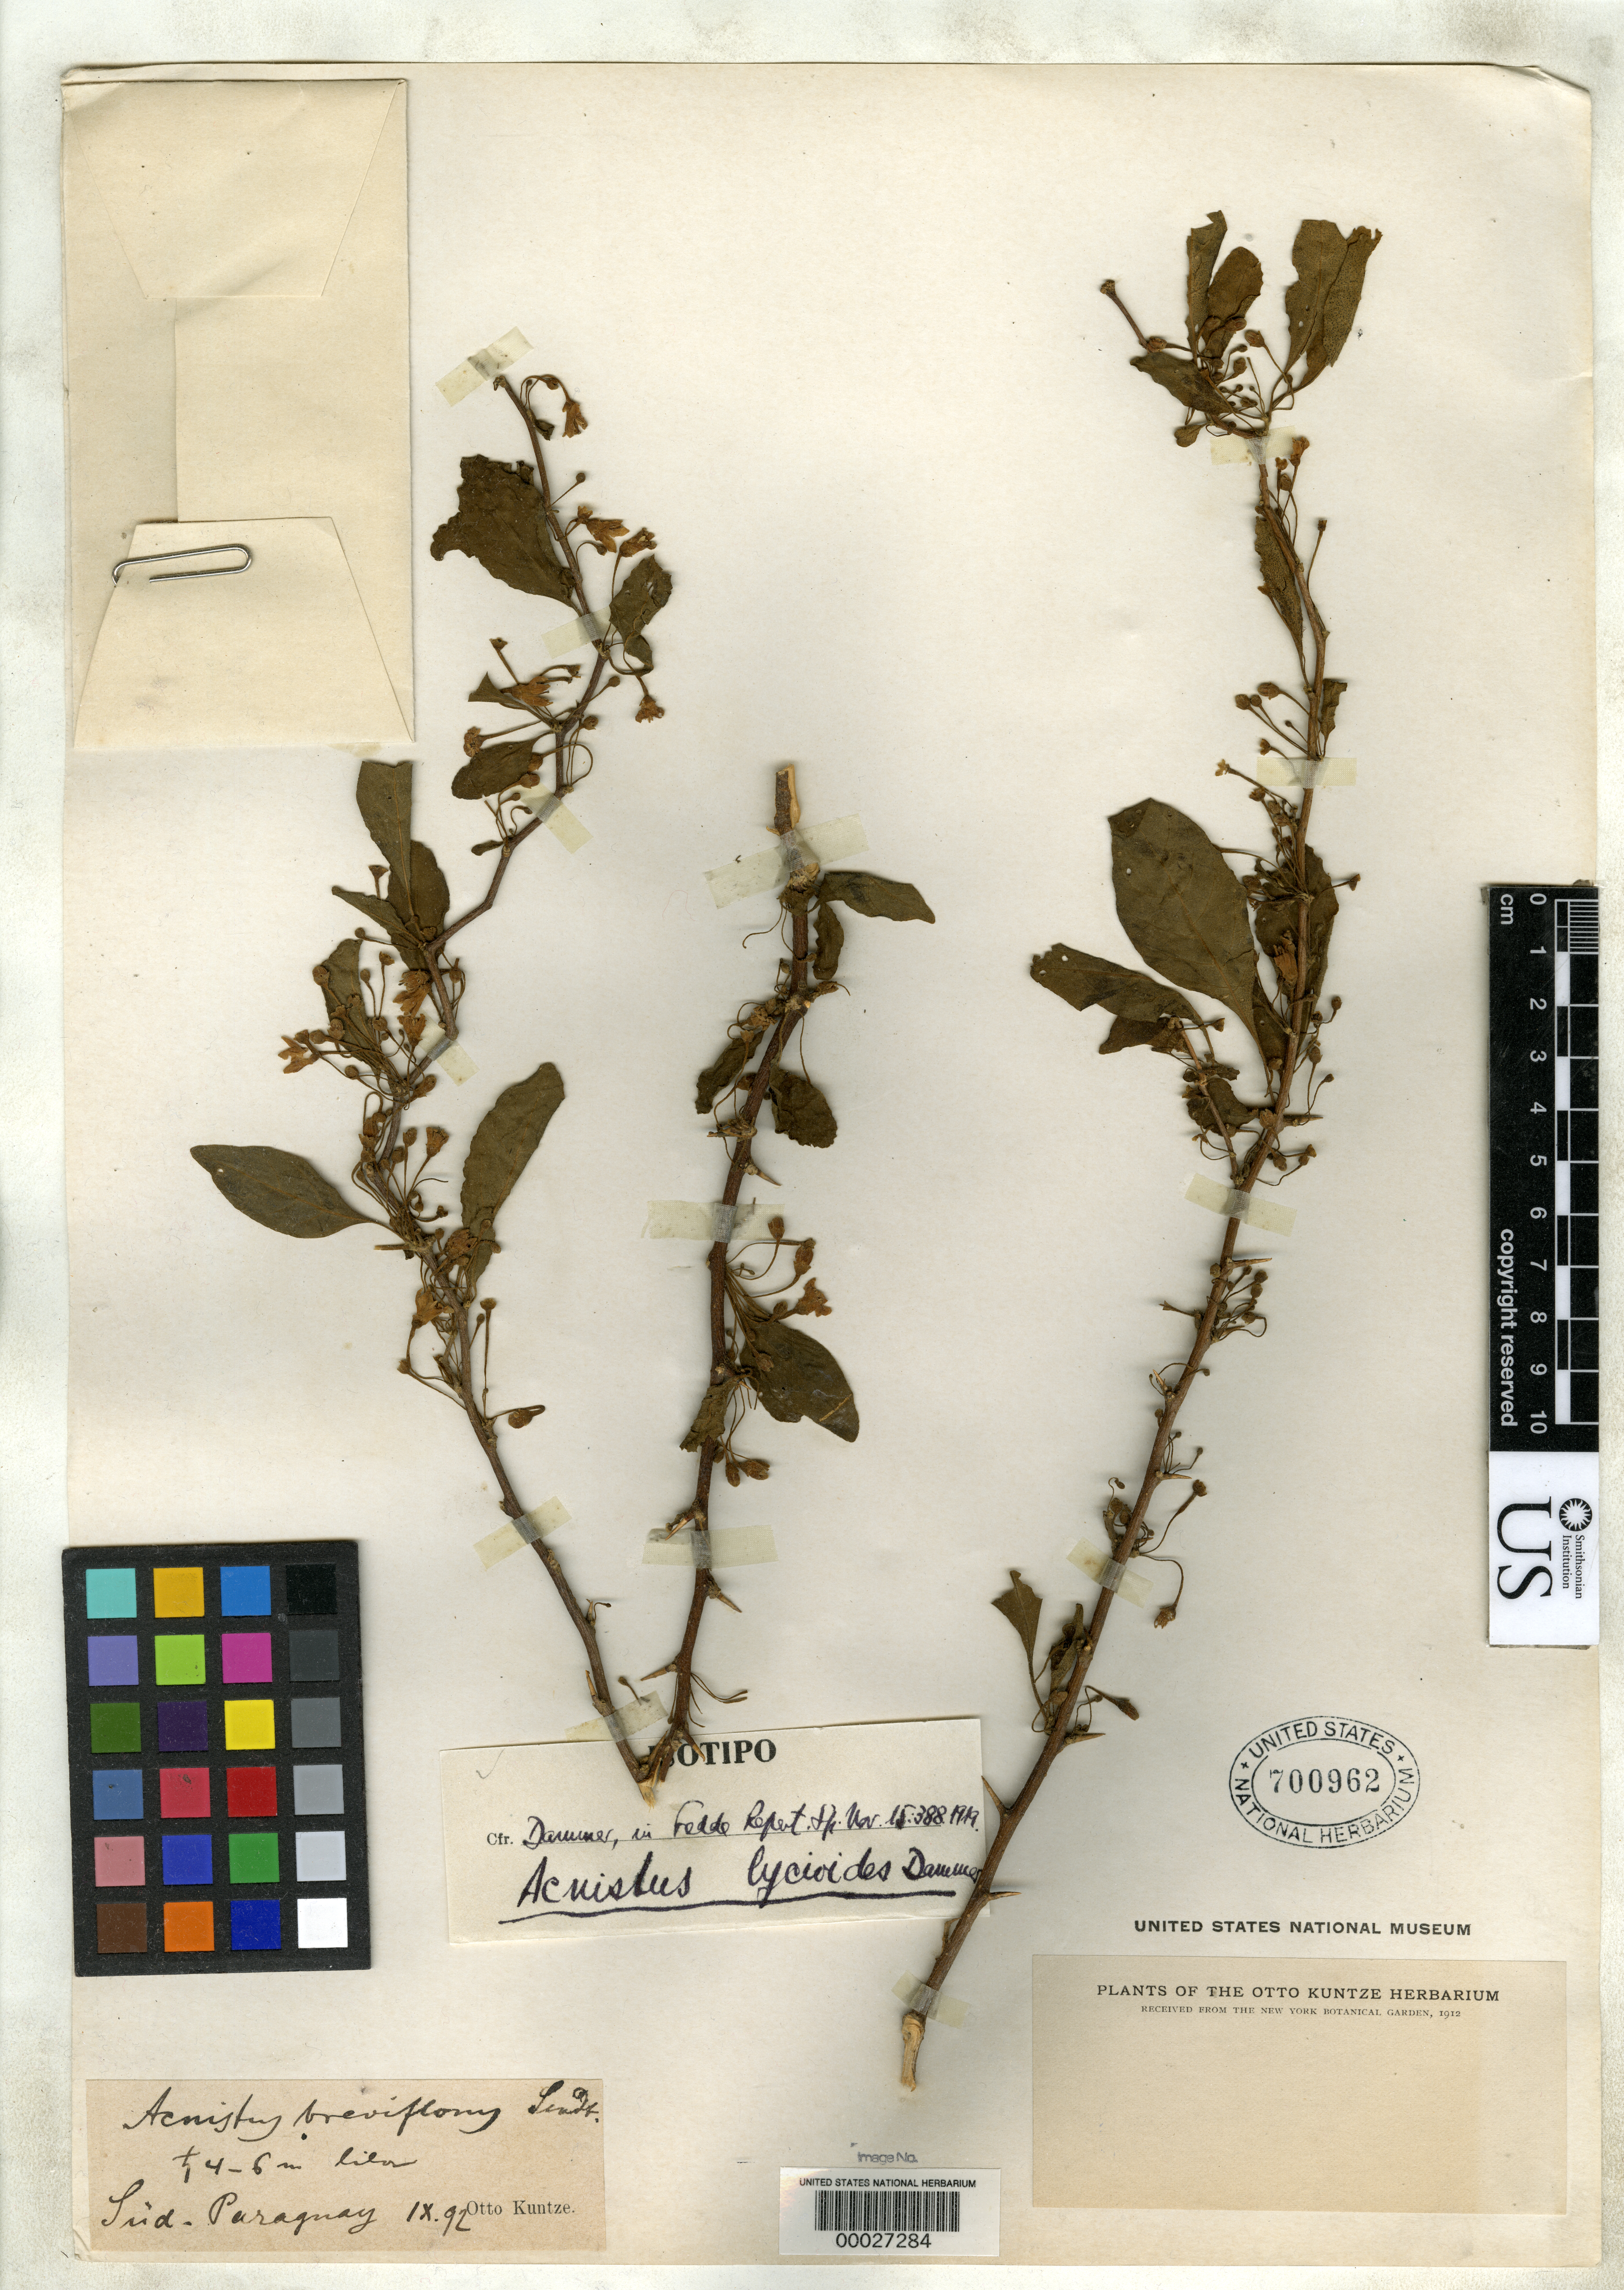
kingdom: Plantae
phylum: Tracheophyta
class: Magnoliopsida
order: Solanales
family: Solanaceae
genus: Acnistus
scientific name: Acnistus lycioides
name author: Dammer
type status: Isotype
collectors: C.E.O. Kuntze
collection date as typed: Sep 1892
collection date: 1892-09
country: Paraguay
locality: Southern (part).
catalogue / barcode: US 700962